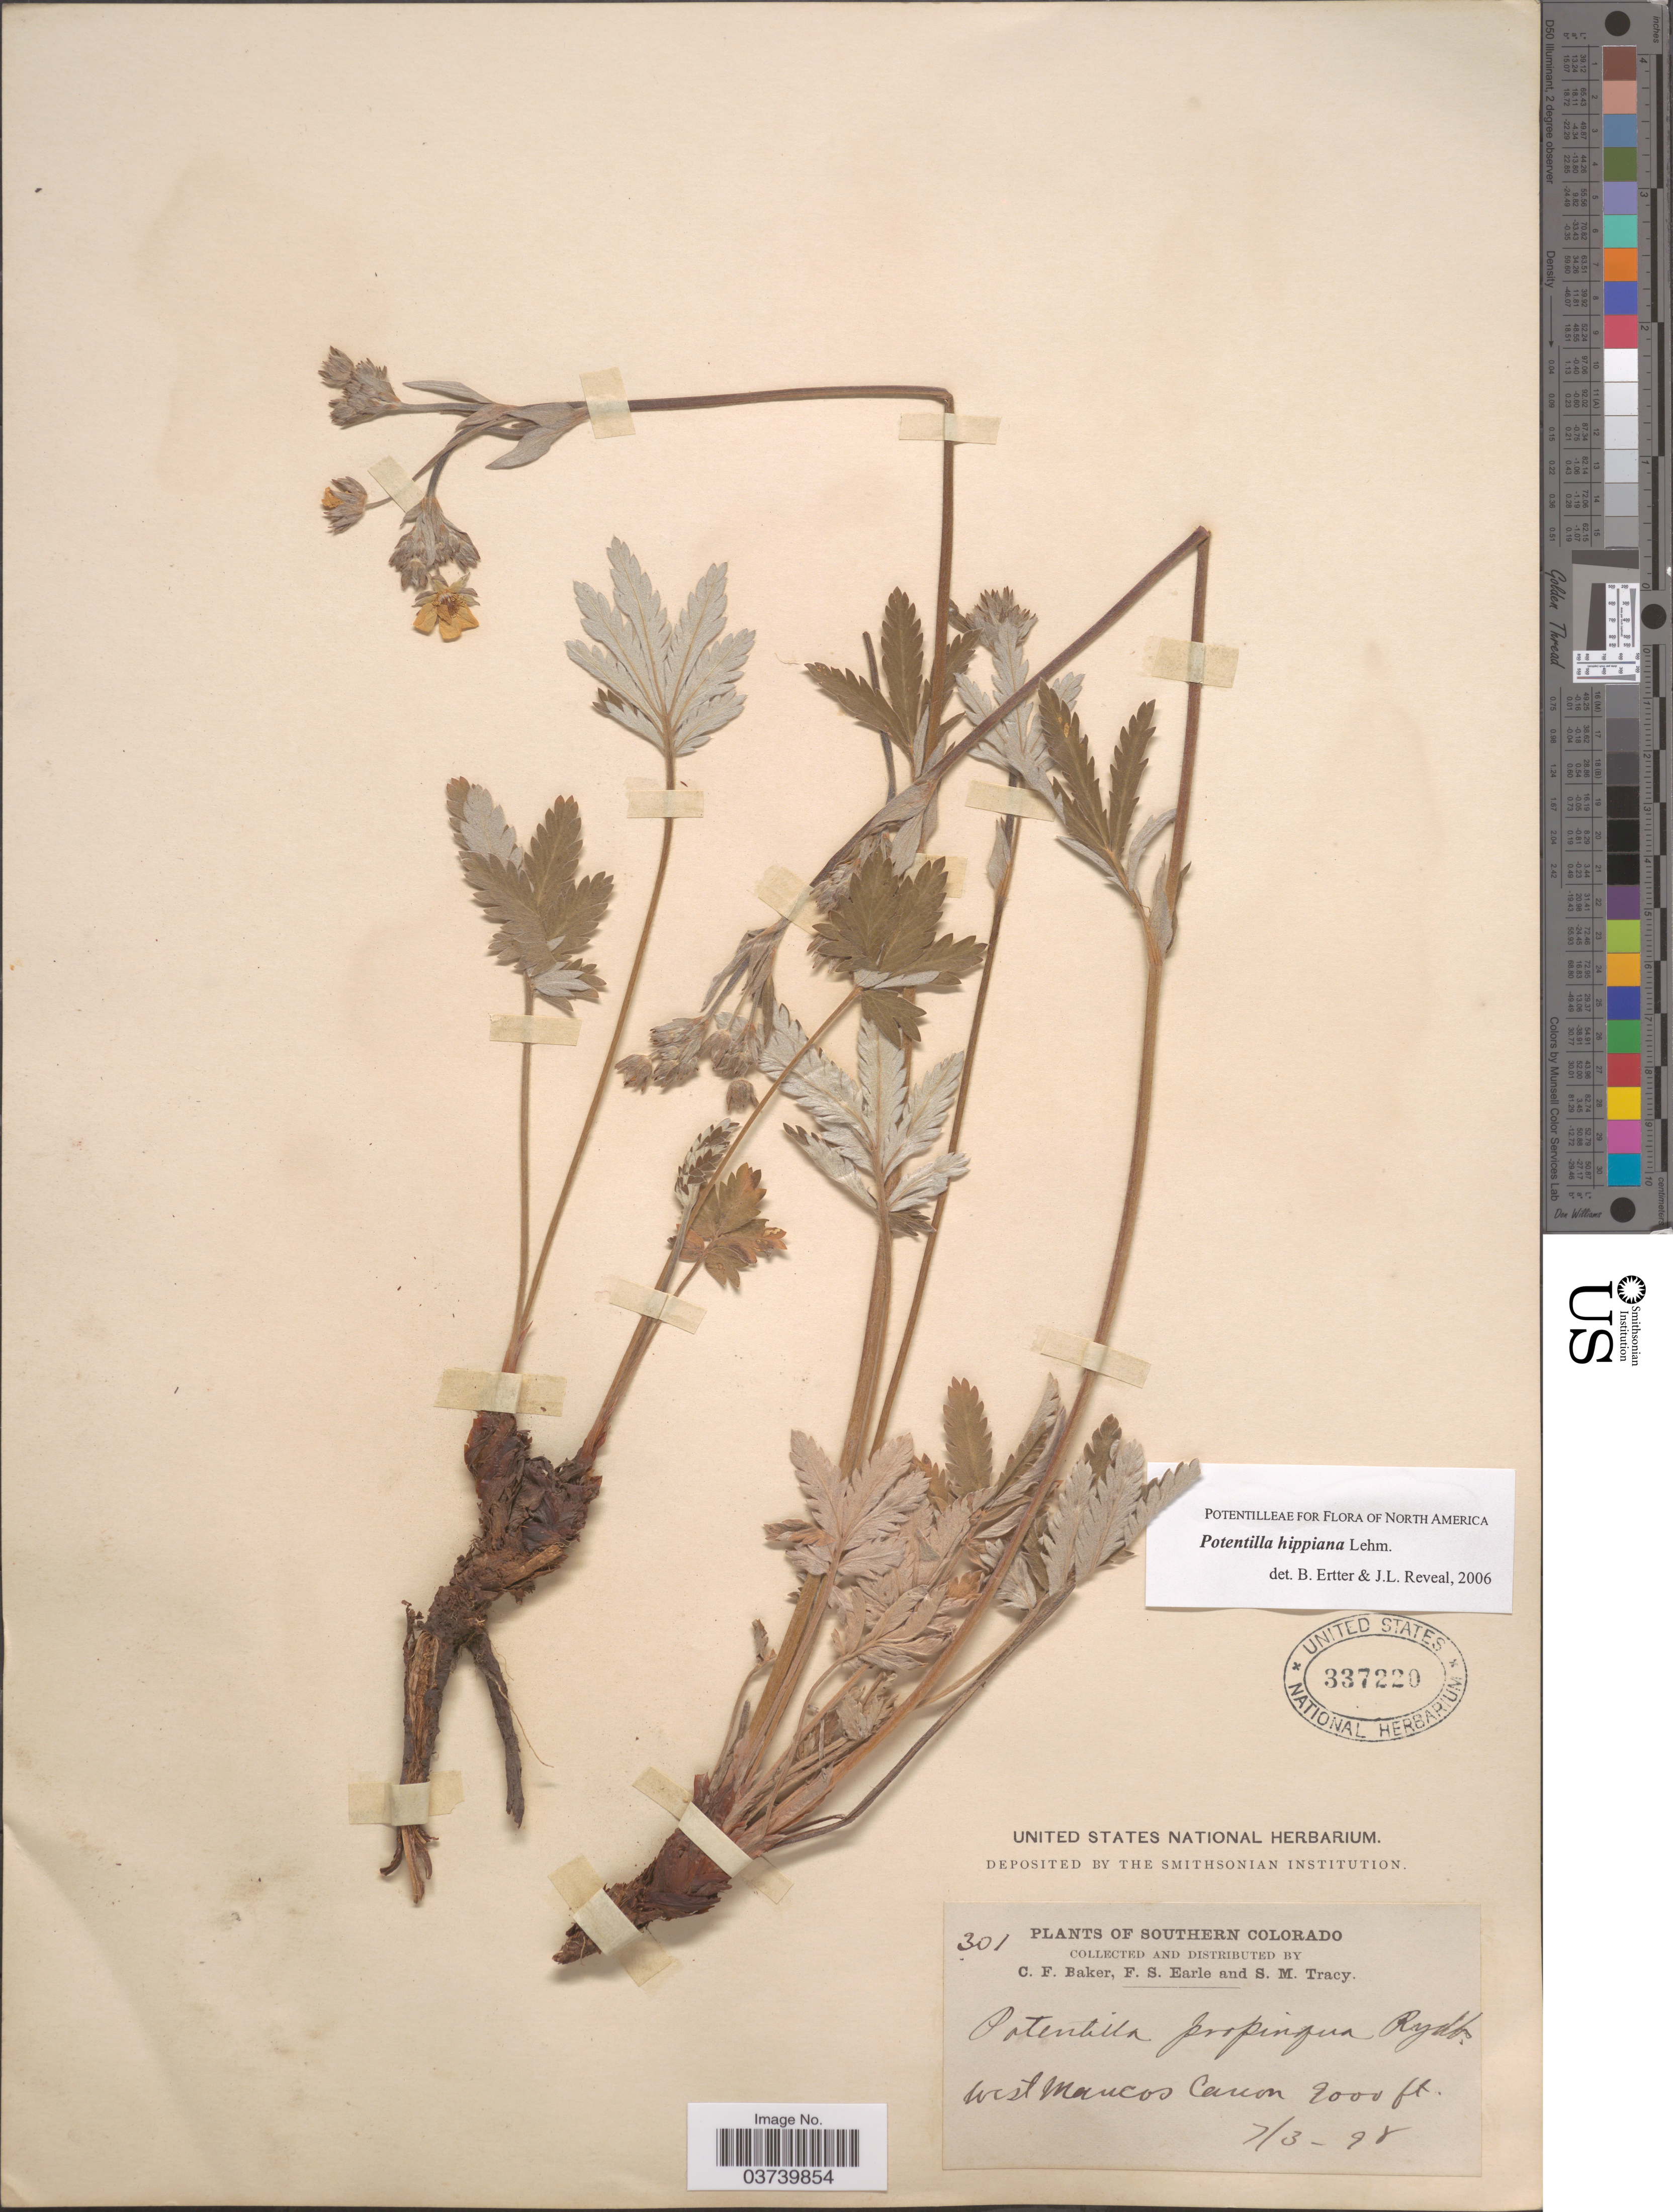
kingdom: Plantae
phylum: Tracheophyta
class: Magnoliopsida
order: Rosales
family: Rosaceae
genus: Potentilla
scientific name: Potentilla hippiana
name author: Lehm.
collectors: C. F. Baker, F. S. Earle & S. M. Tracy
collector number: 301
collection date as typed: Transcribed d/m/y: 3/7/98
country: United States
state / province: Colorado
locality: Southern Colorado. West Mancos Canon.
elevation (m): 2743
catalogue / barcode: US 337220